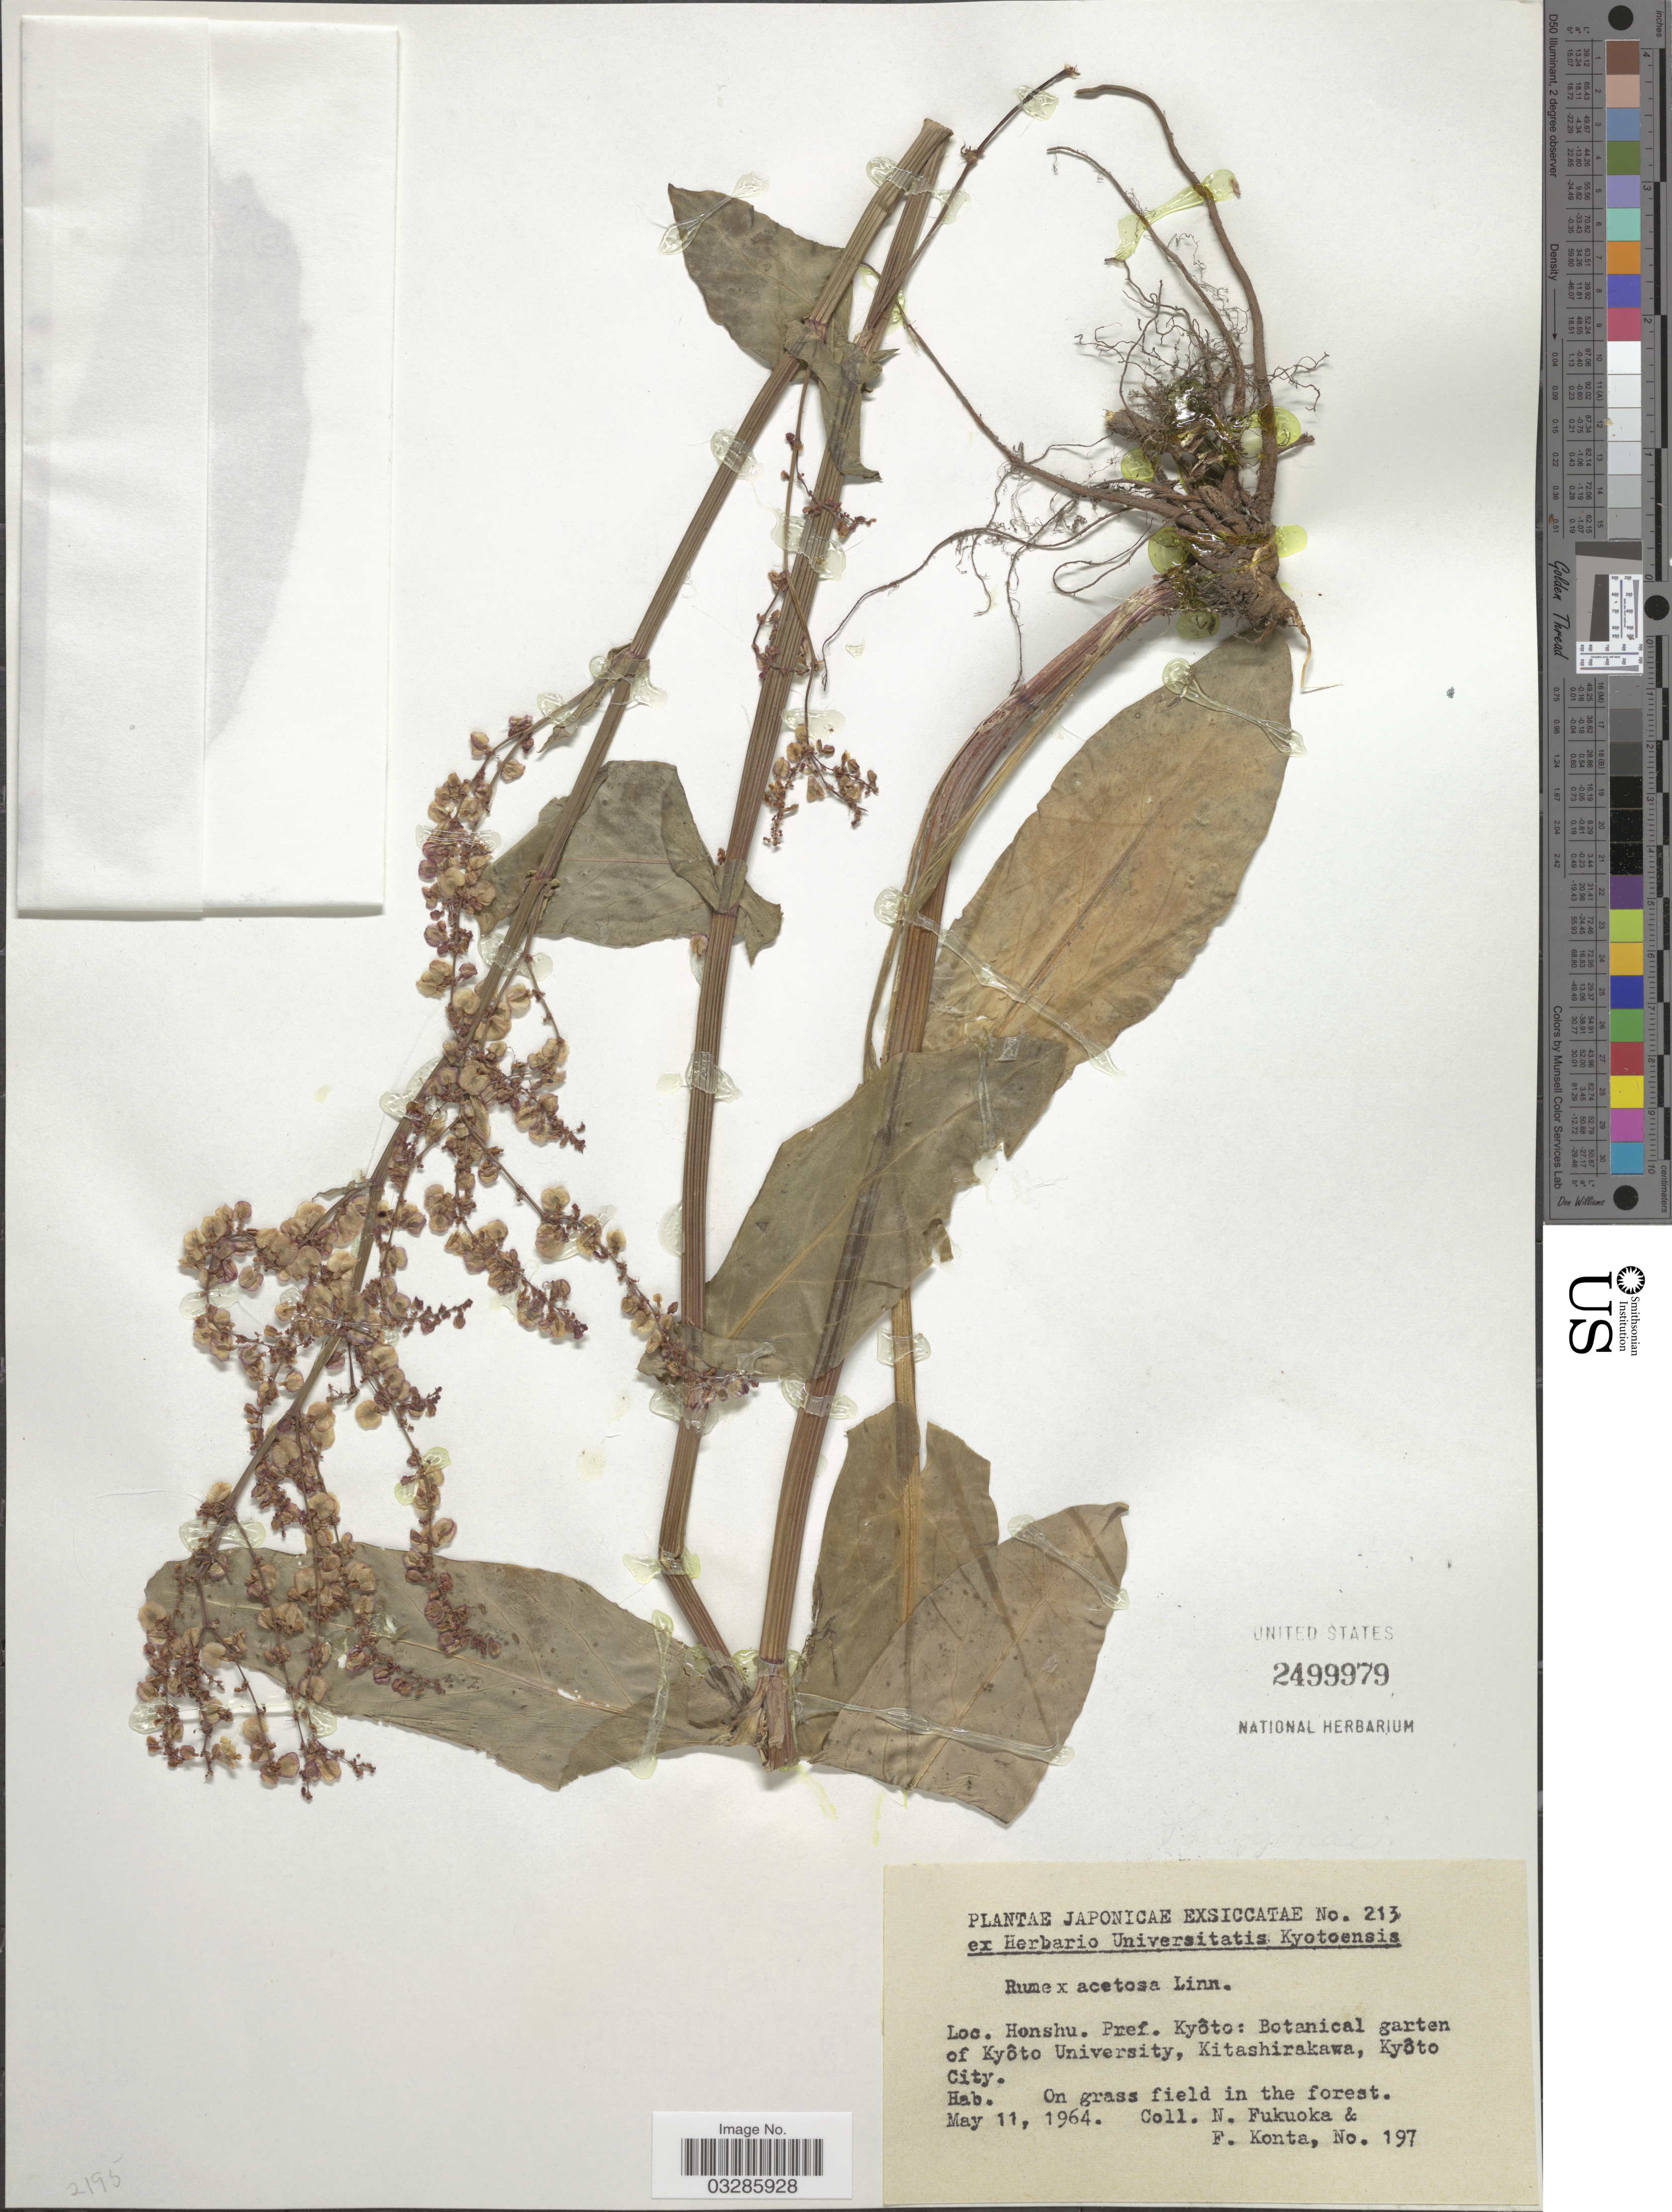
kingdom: Plantae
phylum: Tracheophyta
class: Magnoliopsida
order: Caryophyllales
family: Polygonaceae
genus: Rumex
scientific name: Rumex acetosa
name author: L.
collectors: N. Fukuoka & F. Konta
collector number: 197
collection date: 1964-05-11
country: Japan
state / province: Kyoto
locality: Honshu, Pref. Kyôto: Botanical garten of Kyôto University, Kitashirakawa, Kyôto City.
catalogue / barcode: US 2499979